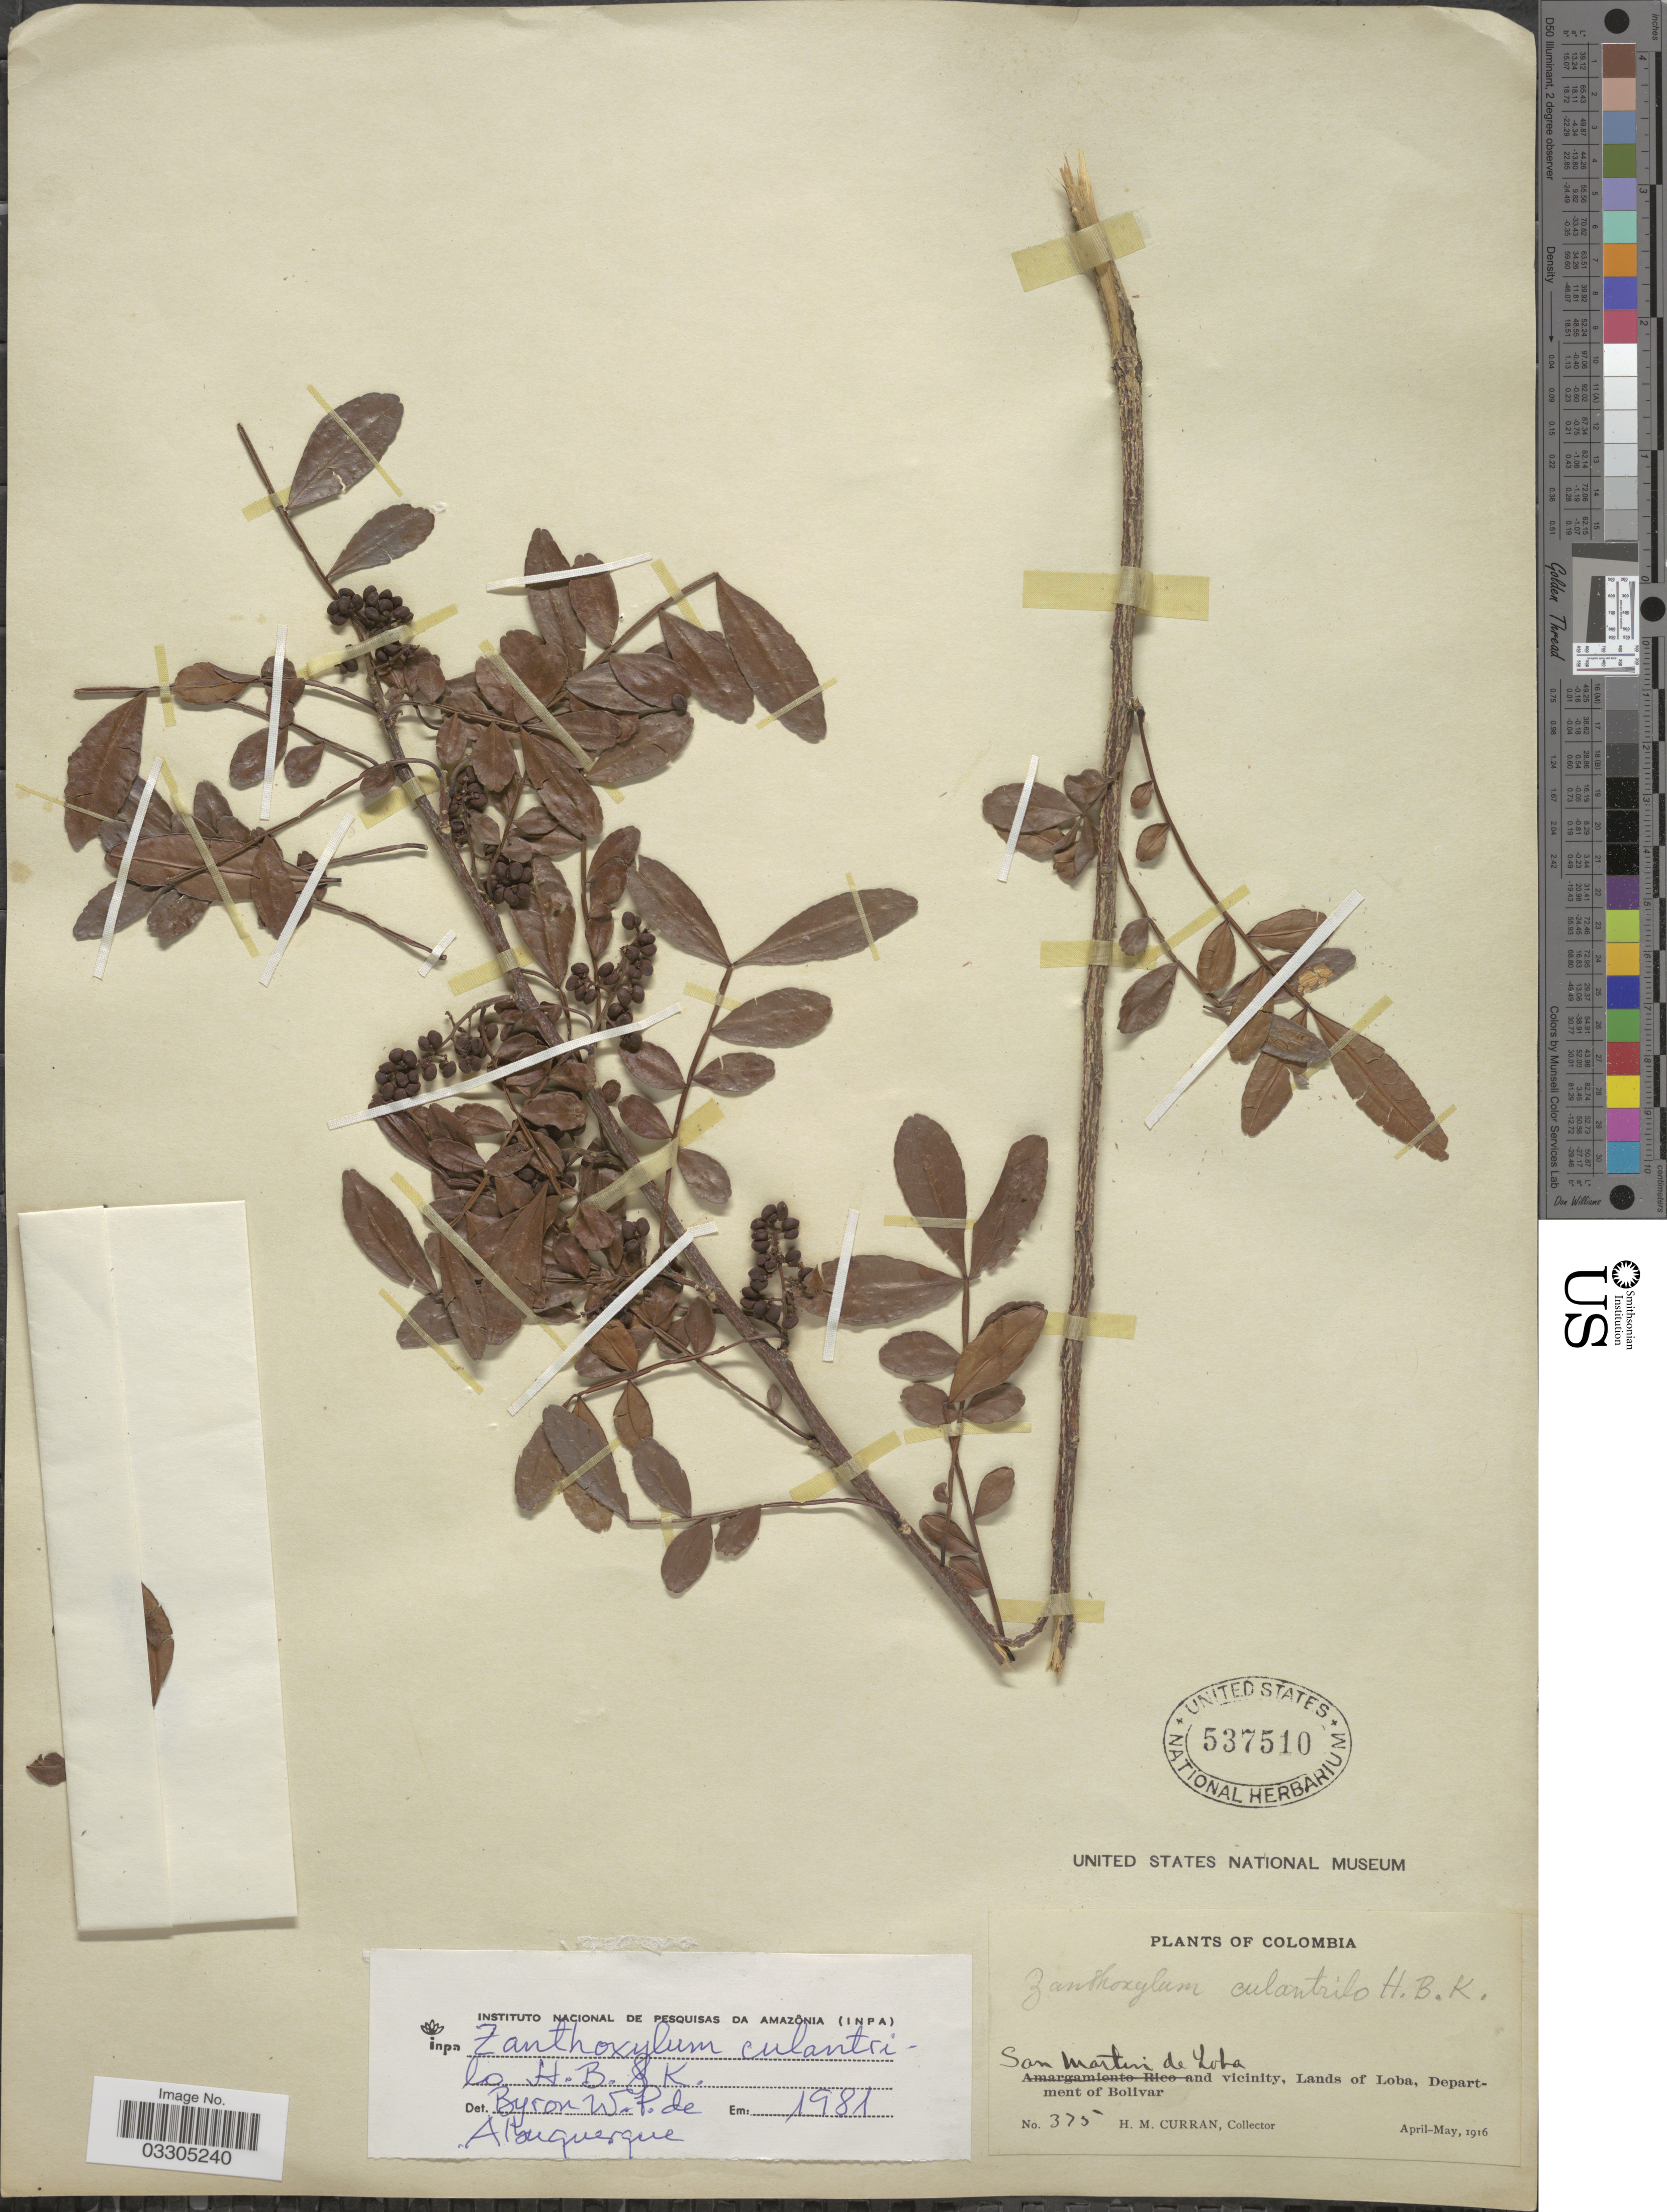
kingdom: Plantae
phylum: Tracheophyta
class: Magnoliopsida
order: Sapindales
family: Rutaceae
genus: Zanthoxylum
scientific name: Zanthoxylum palustre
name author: Londoño-Ech. & Reynel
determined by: Londoño-Echeverri, Y.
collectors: H. M. Curran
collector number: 375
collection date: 1916-04/1916-05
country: Colombia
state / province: Bolívar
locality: San Martin de Loba and vicinity, Lands of Loba, Department of Bolivar.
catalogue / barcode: US 537510